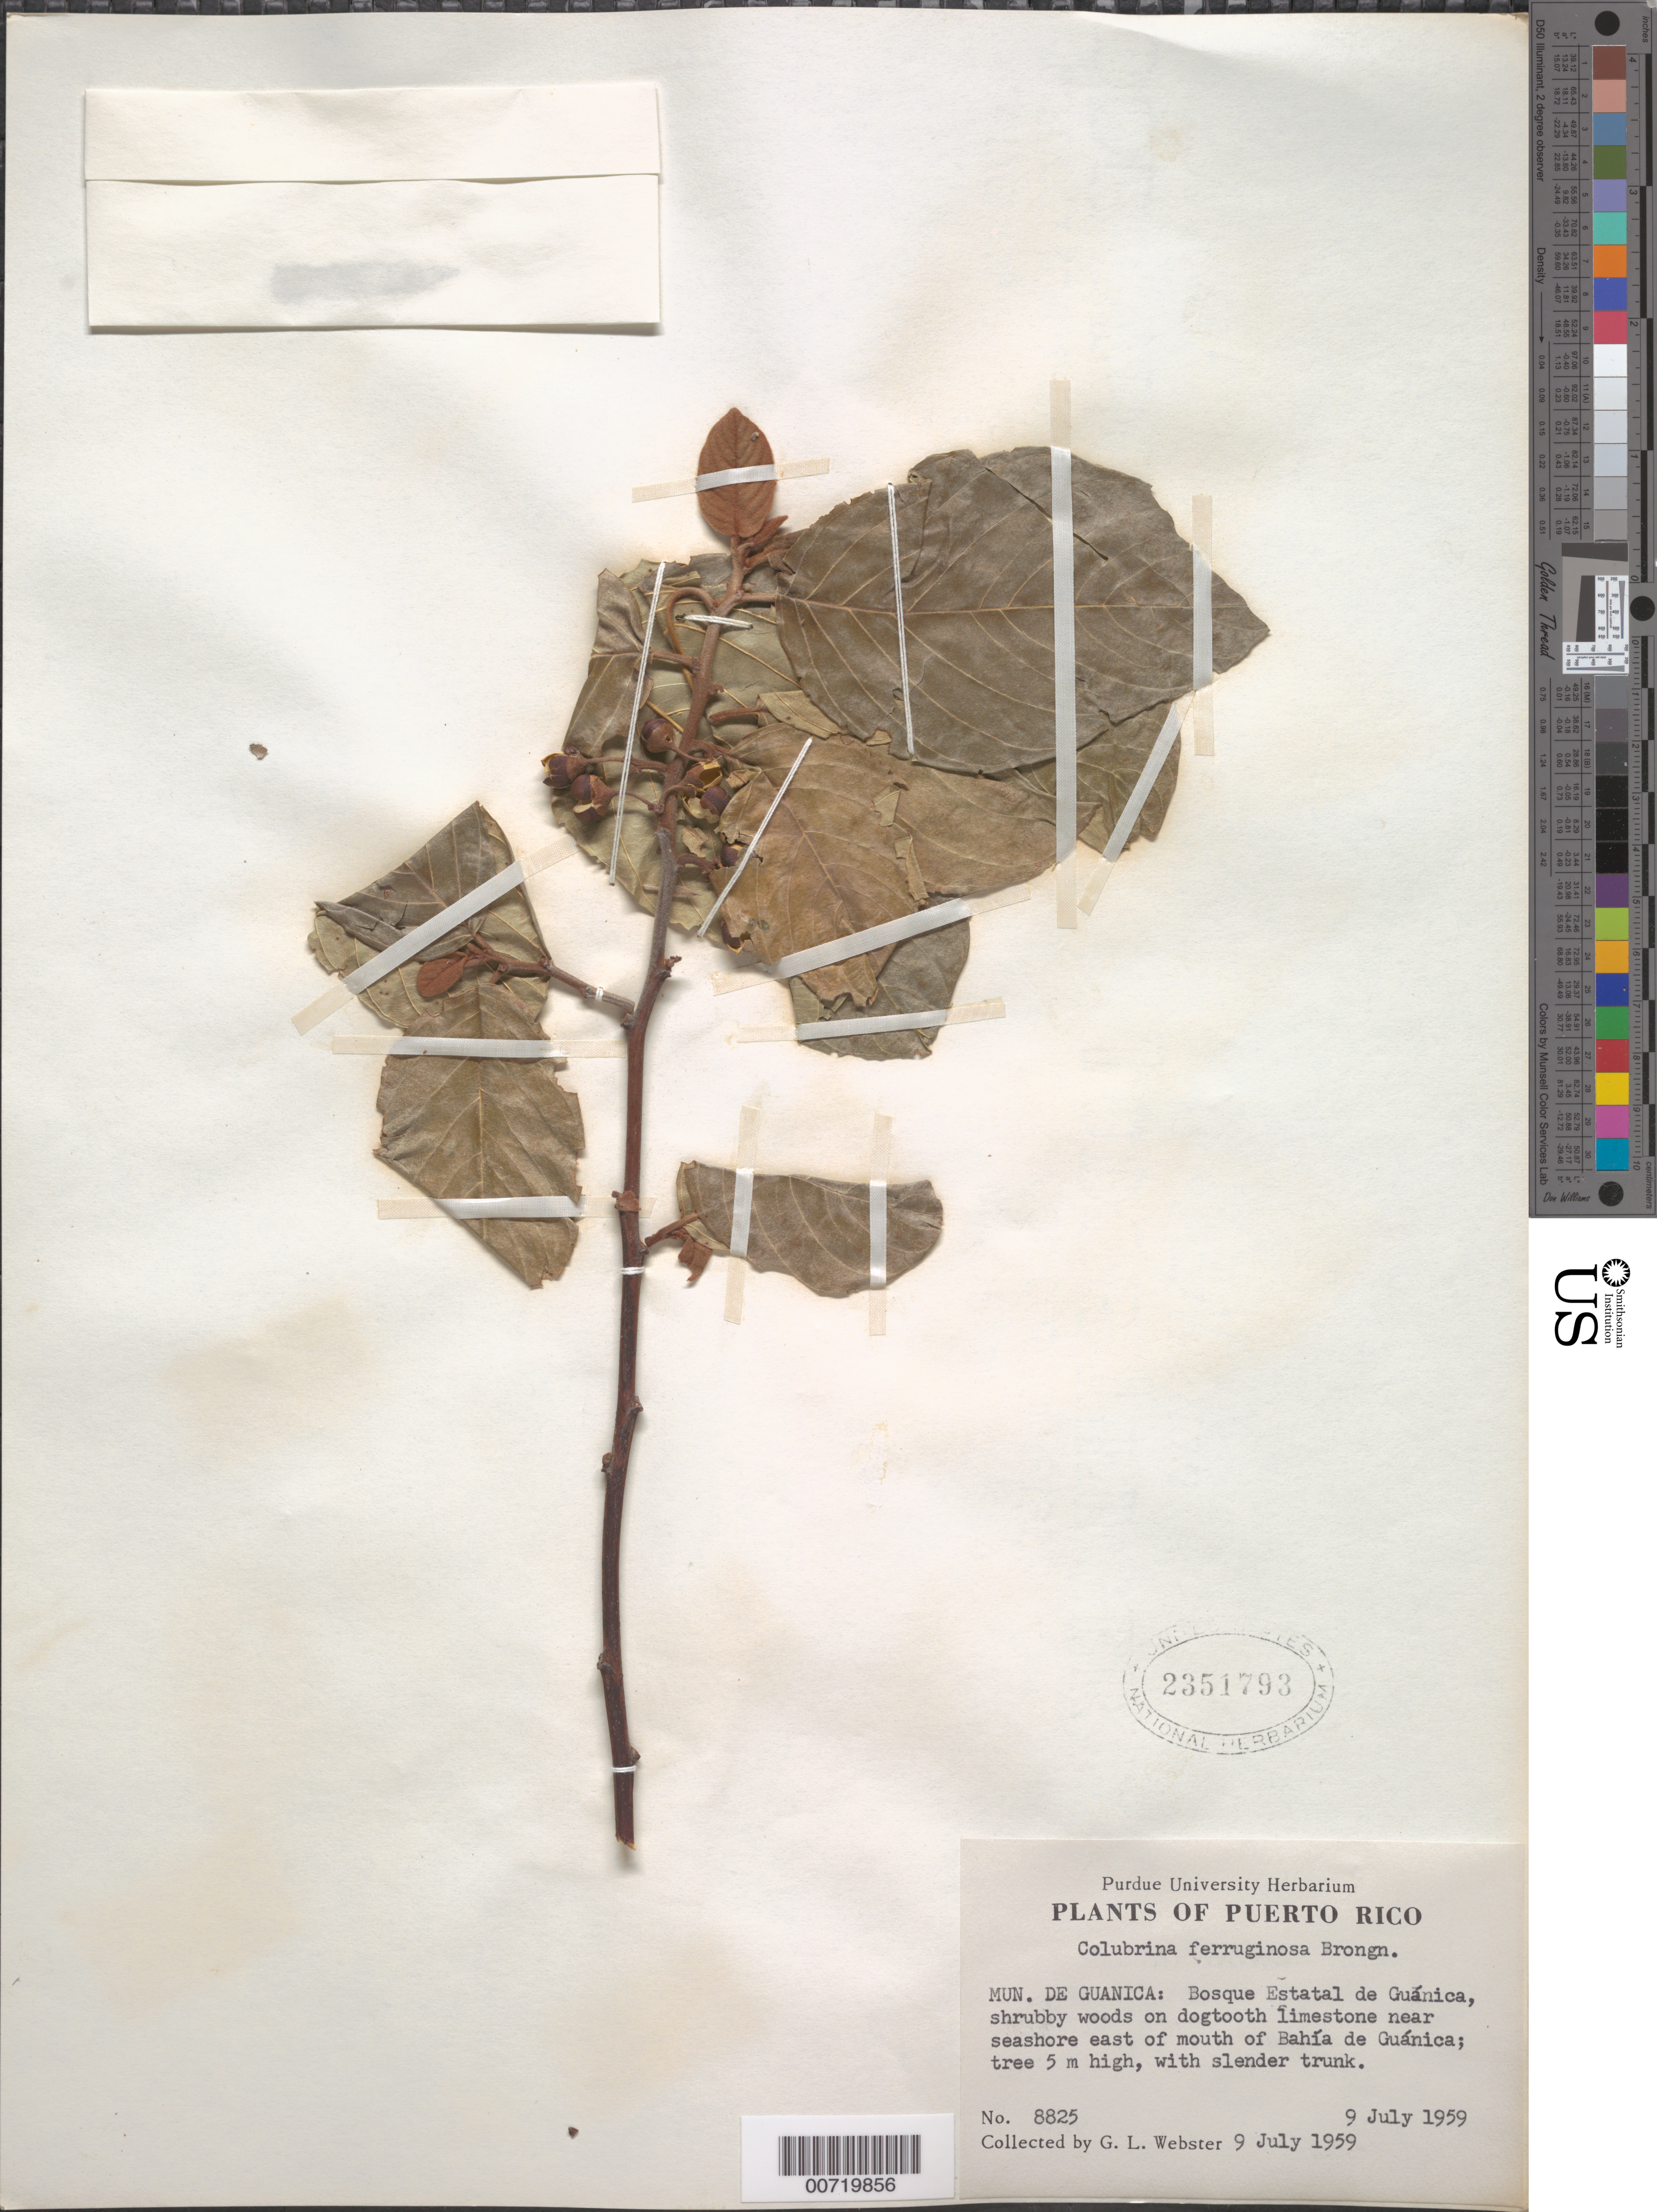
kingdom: Plantae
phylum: Tracheophyta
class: Magnoliopsida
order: Rosales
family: Rhamnaceae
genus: Colubrina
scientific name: Colubrina arborescens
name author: (Mill.) Sarg.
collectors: G. L. Webster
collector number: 8825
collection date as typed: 09 Jul 1959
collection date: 1959-07-09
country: Puerto Rico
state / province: Guánica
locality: Mun. Guanica: Bosque Estatal de Guanica, near seashore east of mouth of Bahia de Guanica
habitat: Shrubby woods on dogtooth limestone near seashore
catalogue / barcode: US 2351793